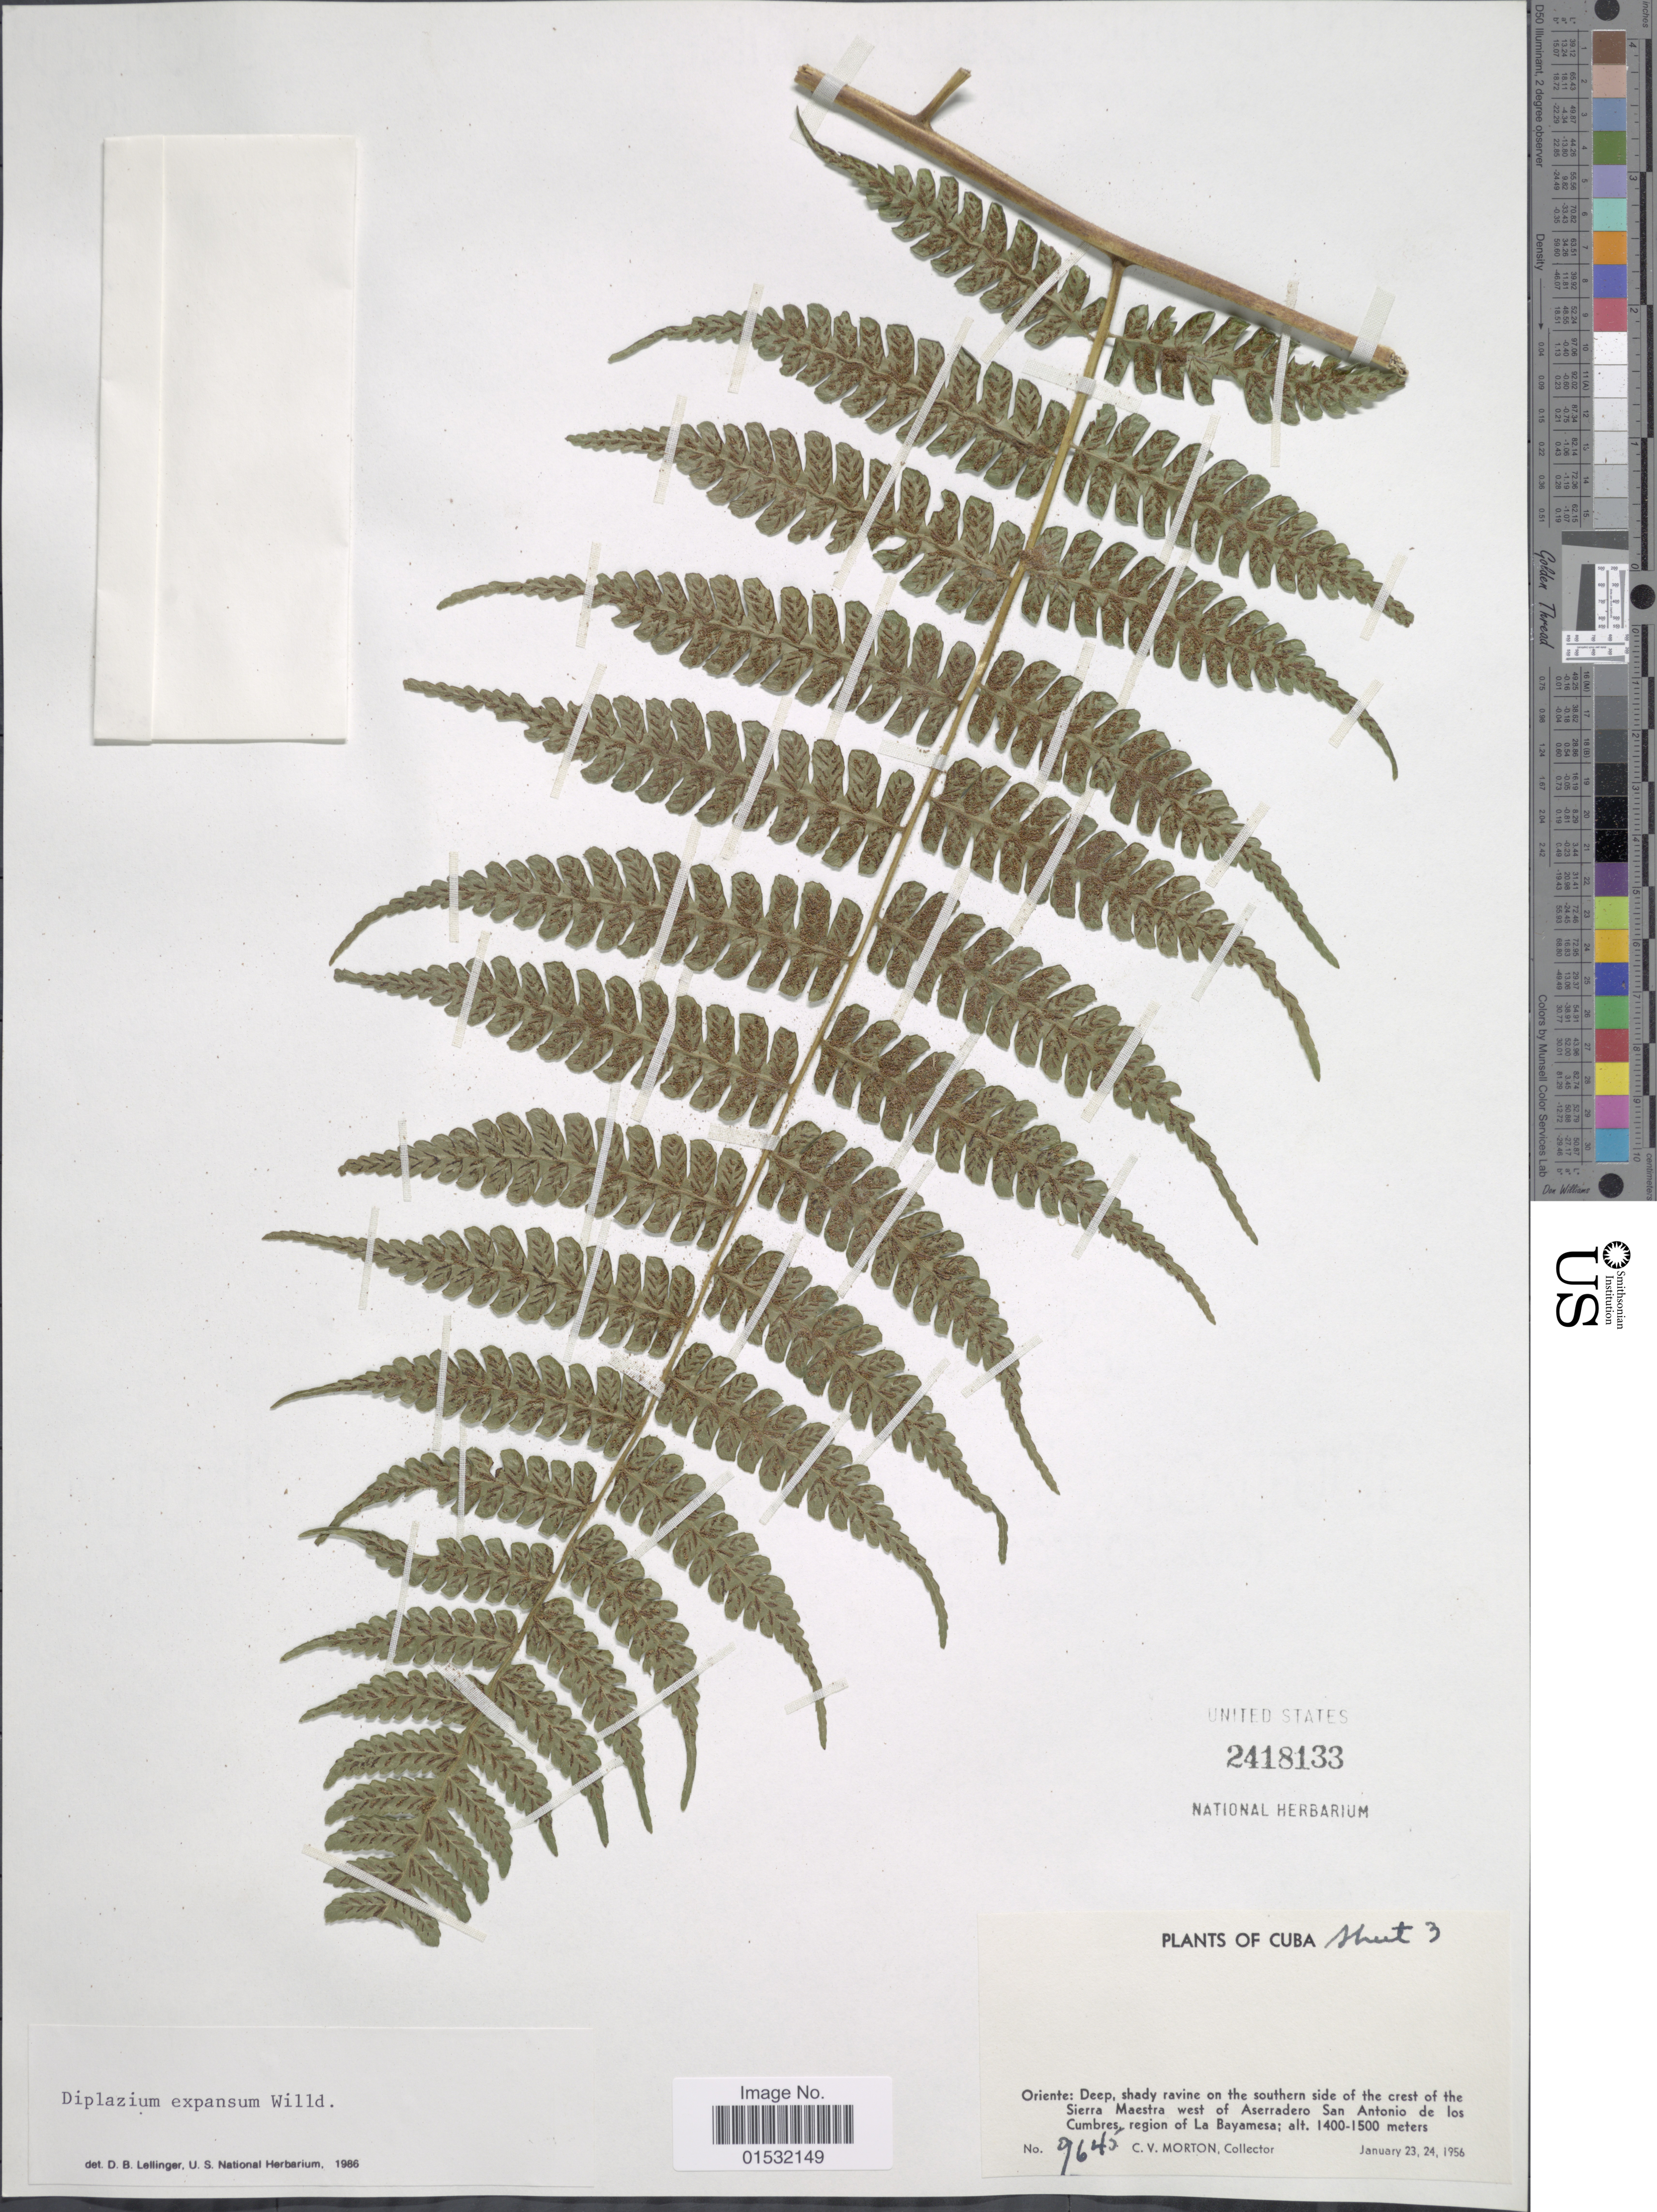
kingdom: Plantae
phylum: Tracheophyta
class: Polypodiopsida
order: Polypodiales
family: Athyriaceae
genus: Diplazium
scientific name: Diplazium fuertesii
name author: Brause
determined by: Sánchez, C.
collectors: C. V. Morton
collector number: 9645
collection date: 1956-01-23/1956-01-24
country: Cuba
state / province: Oriente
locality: Deep, shady ravine on the southern side of the crest of the Sierra Maestra west of Aserradero San Antonio de los Cumbres, region of La Bayamesa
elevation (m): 1400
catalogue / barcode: US 2418133